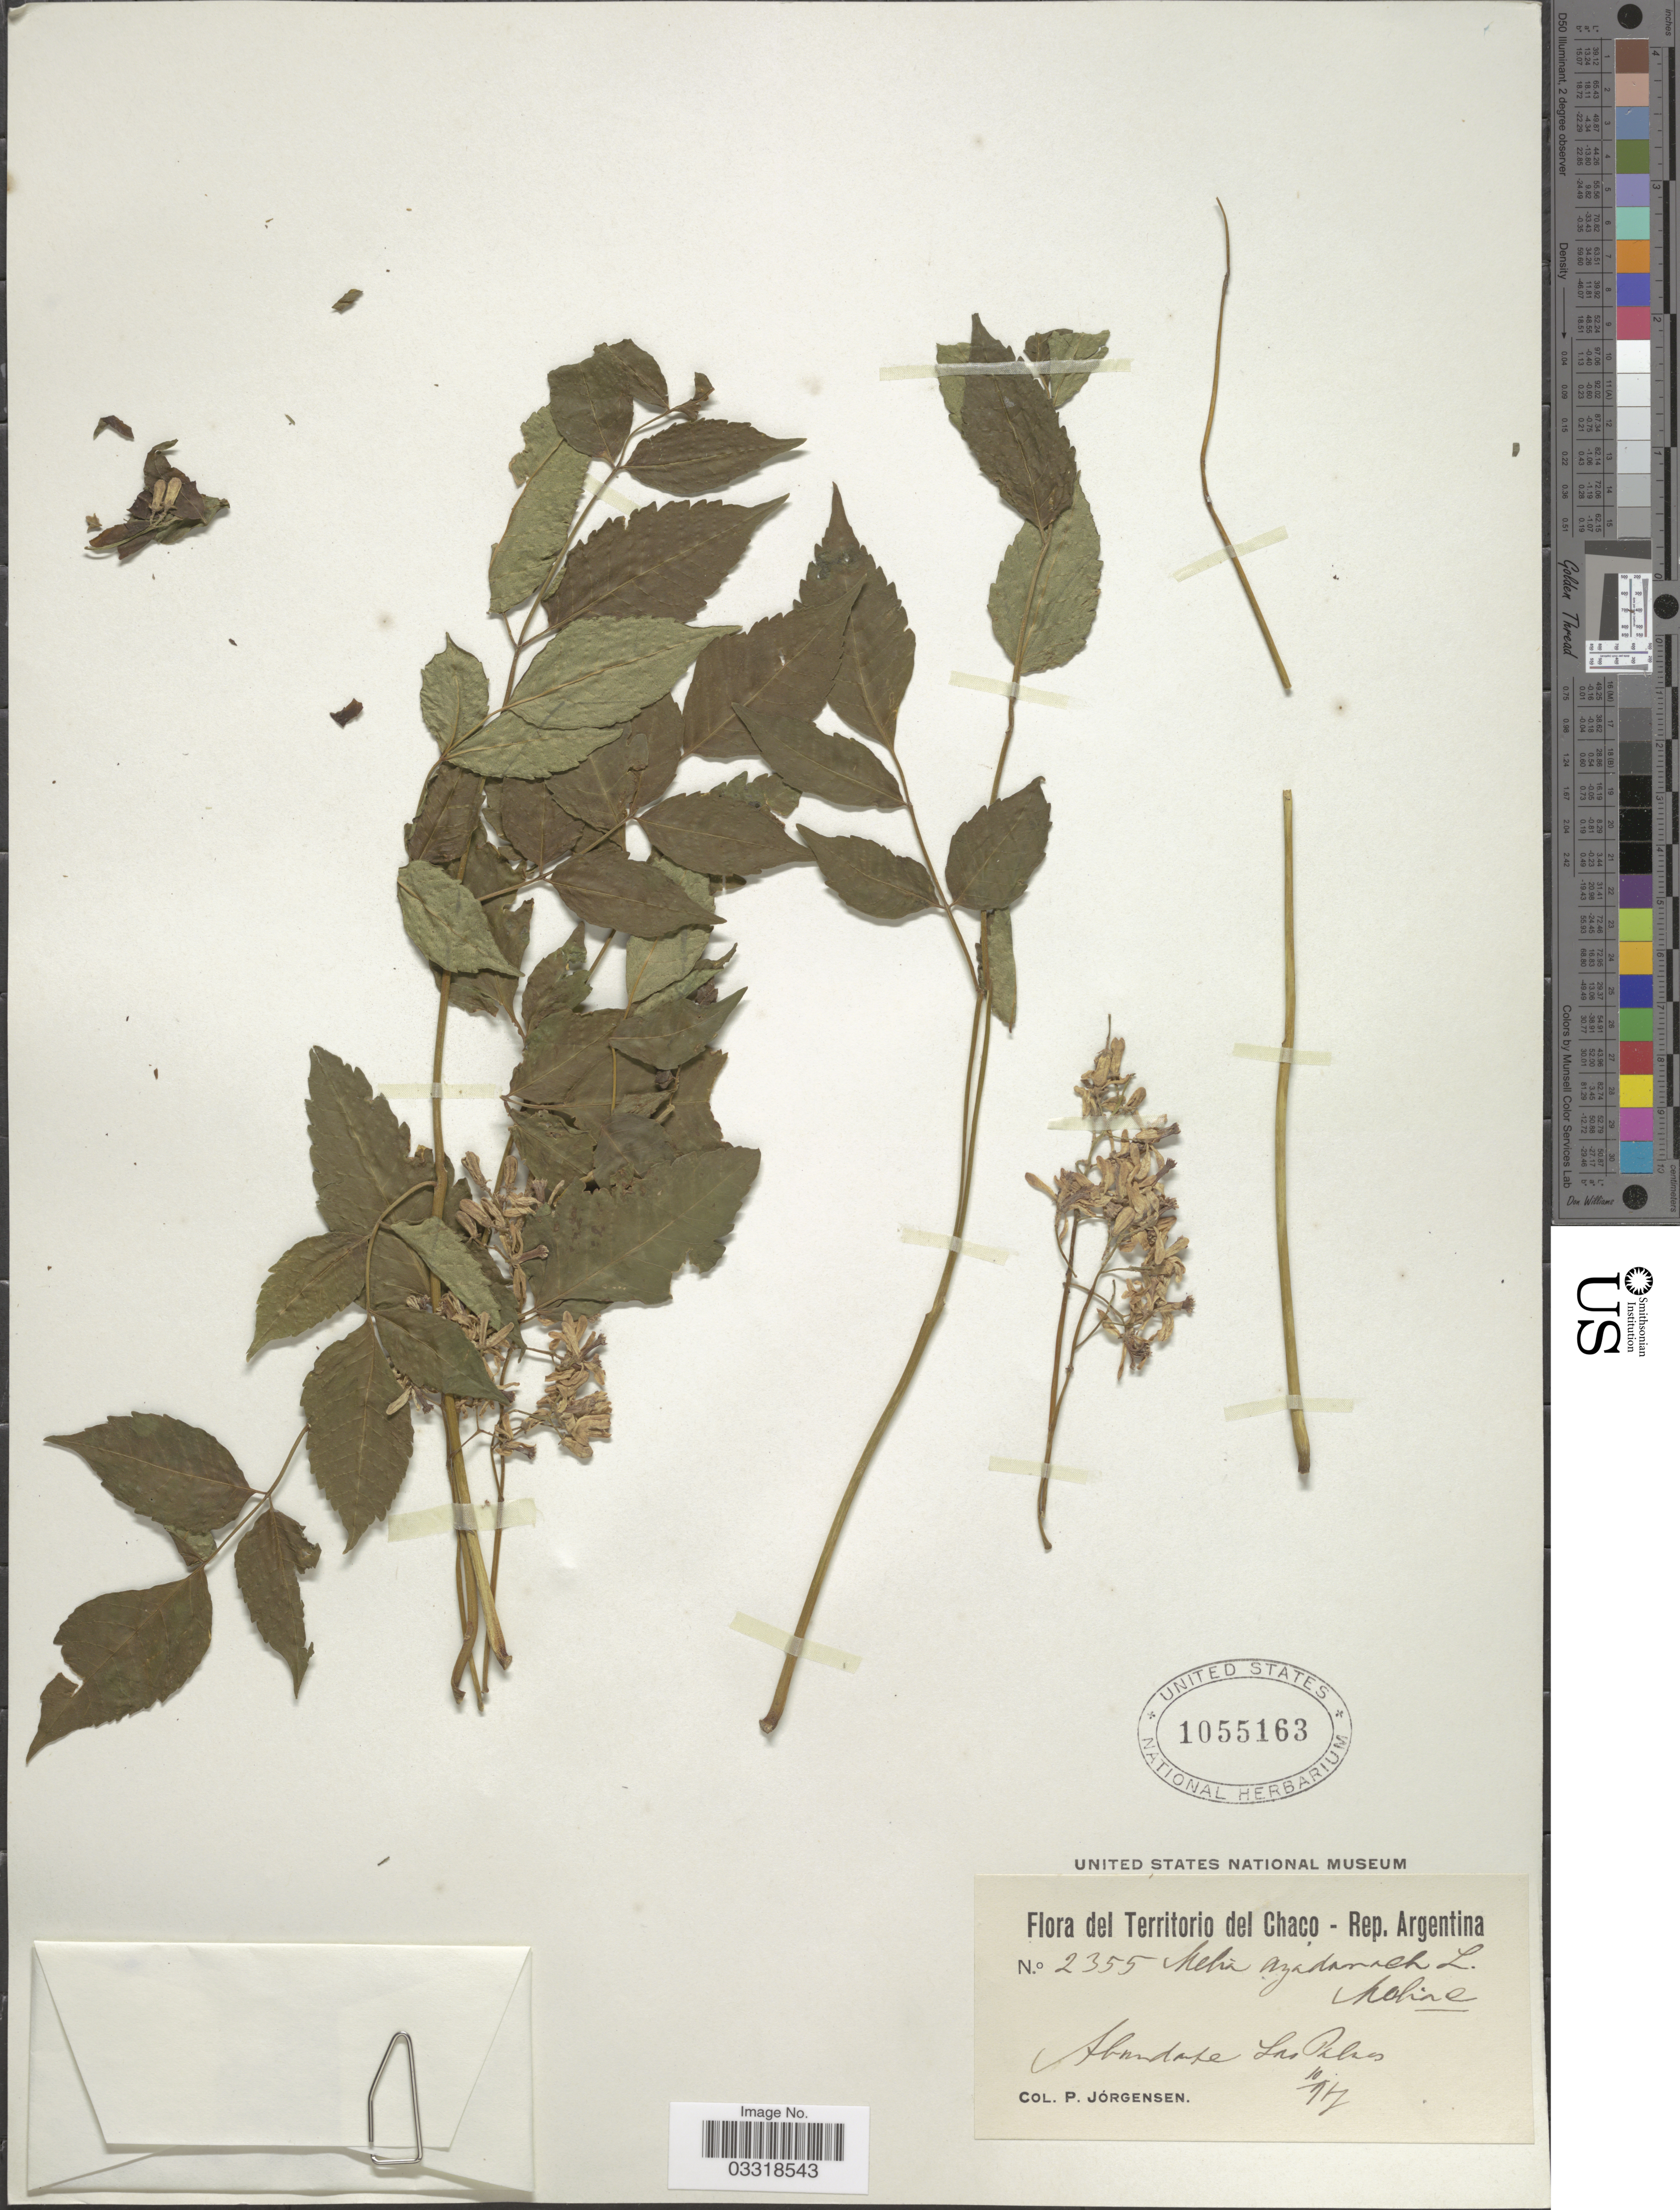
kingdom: Plantae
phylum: Tracheophyta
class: Magnoliopsida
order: Sapindales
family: Meliaceae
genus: Melia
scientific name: Melia azedarach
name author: L.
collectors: P. Jörgensen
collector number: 2355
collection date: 1917-10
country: Argentina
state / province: Chaco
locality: Abundante Las Palmas.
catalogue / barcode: US 1055163